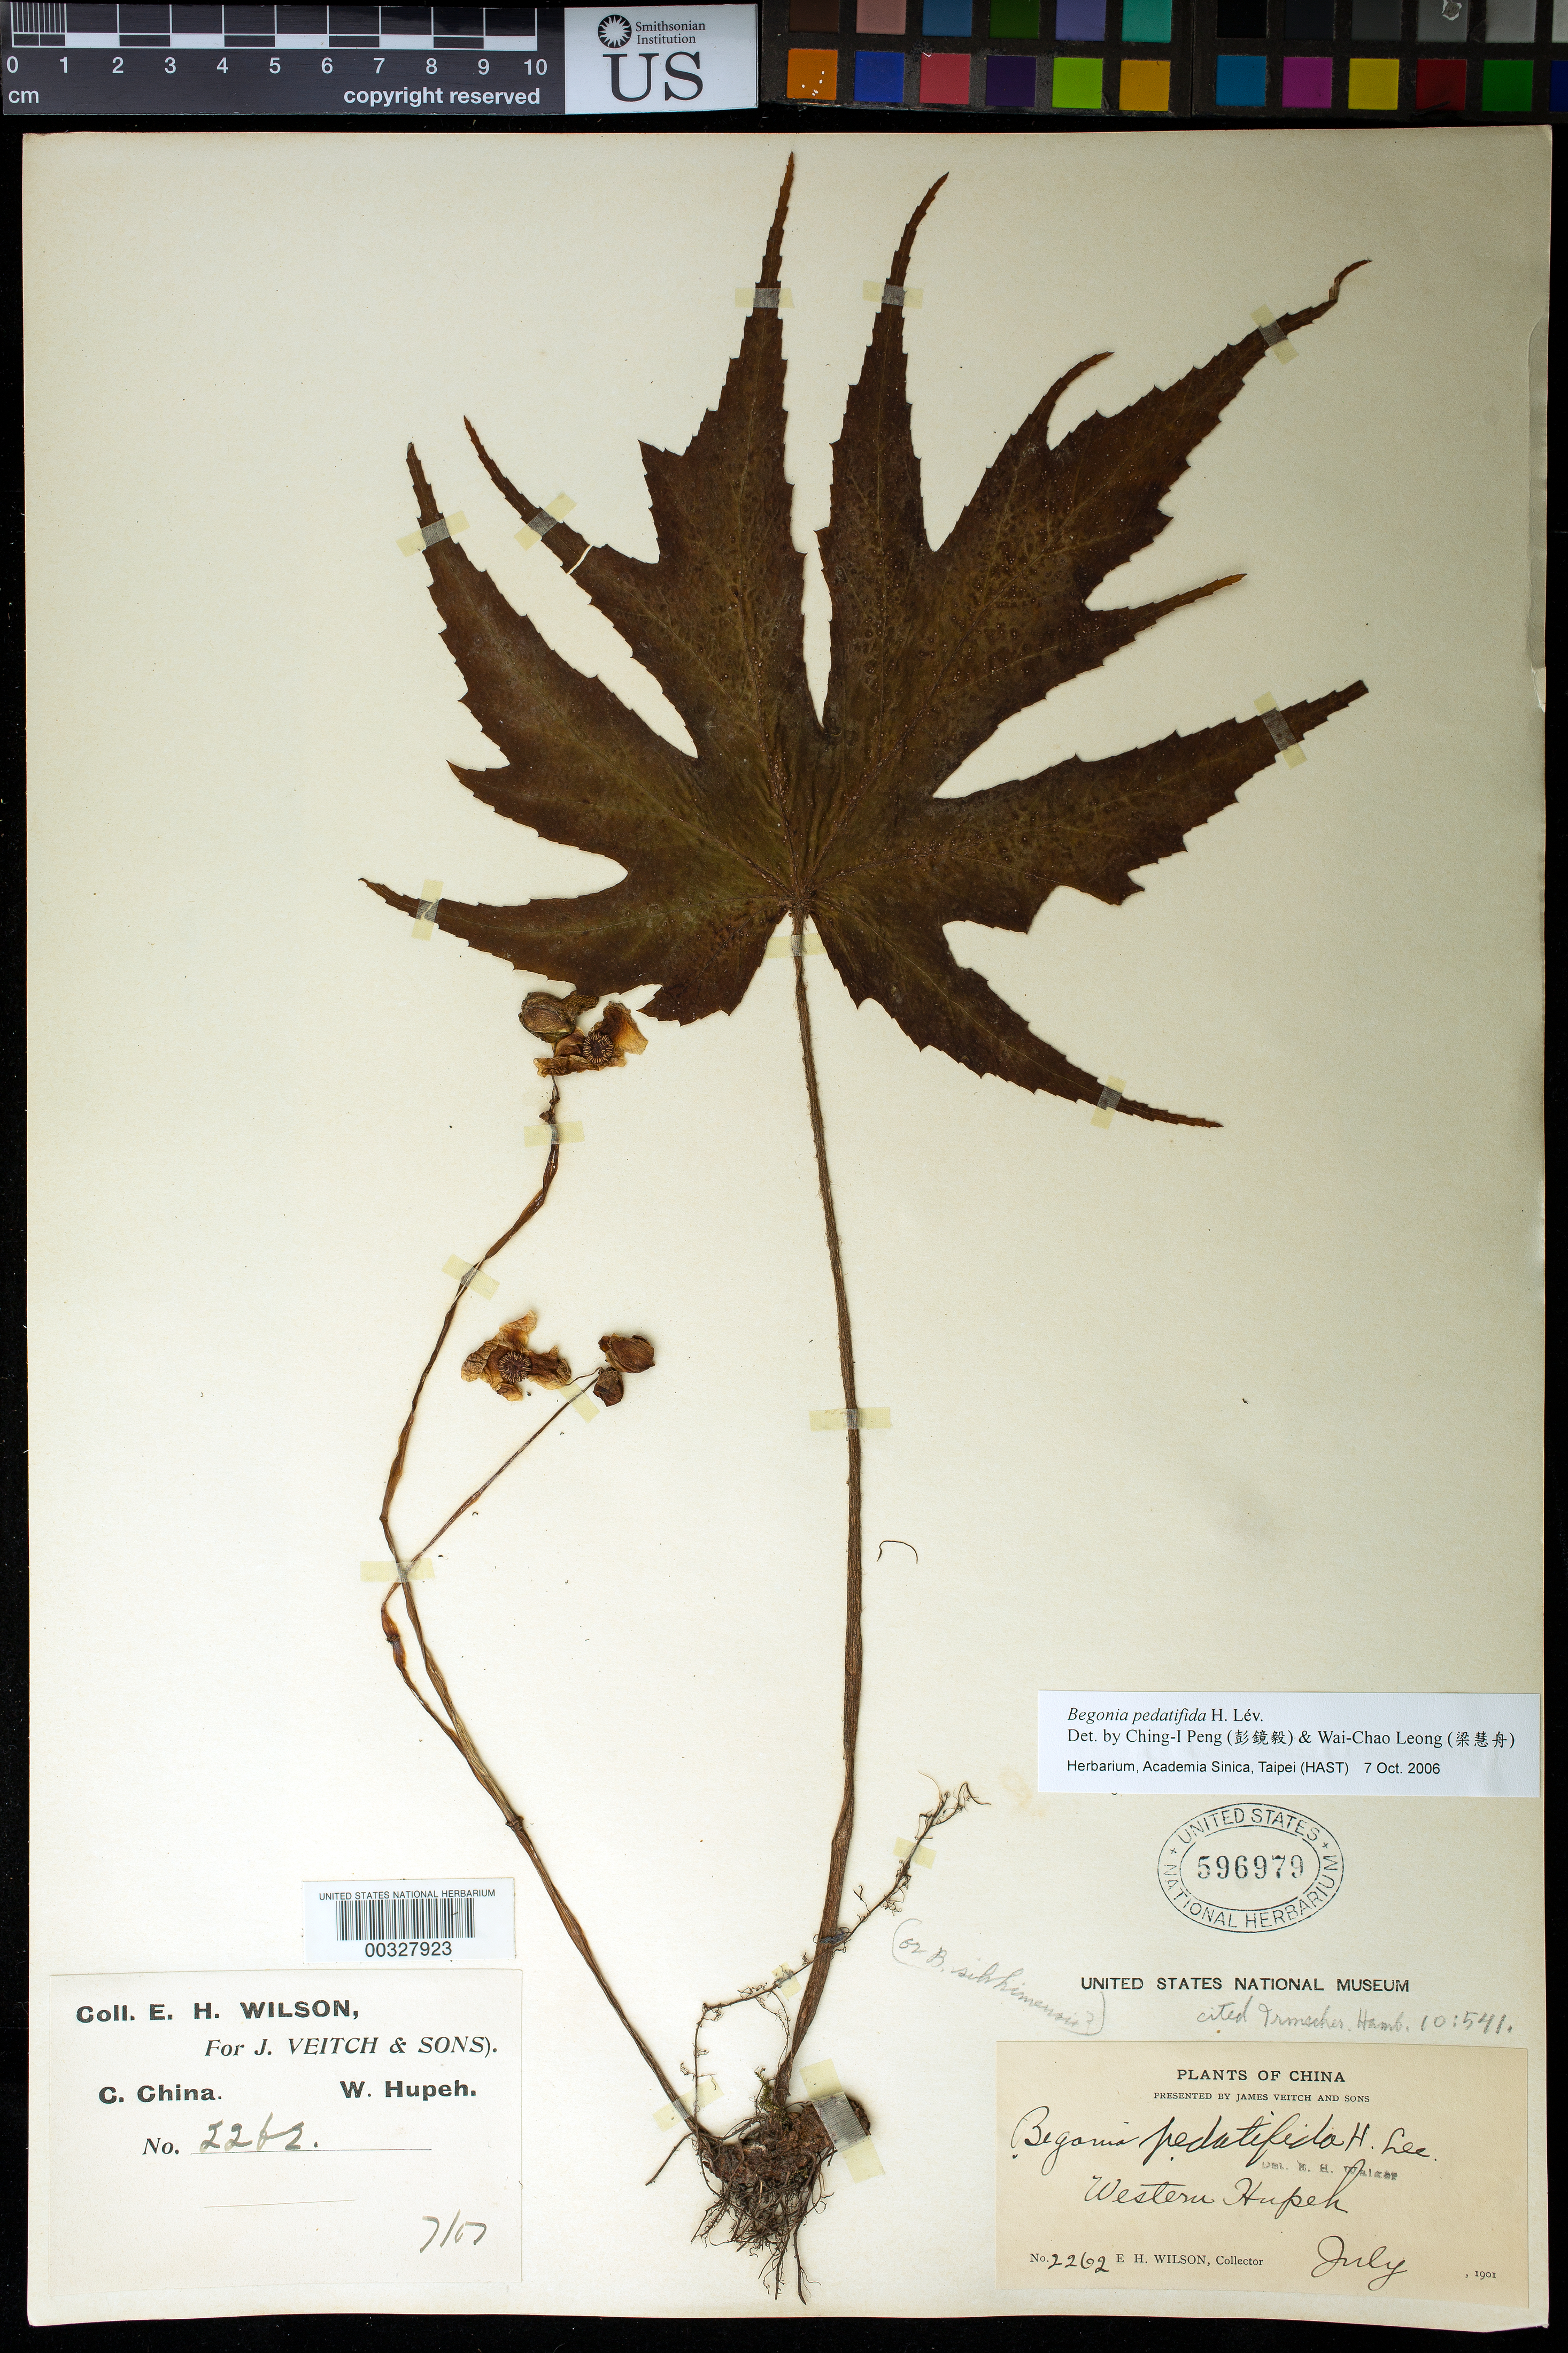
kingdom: Plantae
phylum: Tracheophyta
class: Magnoliopsida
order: Cucurbitales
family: Begoniaceae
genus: Begonia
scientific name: Begonia pedatifida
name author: H. Lév.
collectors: E. H. Wilson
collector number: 2262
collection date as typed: Jul 1901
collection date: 1901-07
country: China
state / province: Hubei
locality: Western hupeh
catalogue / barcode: US 596979